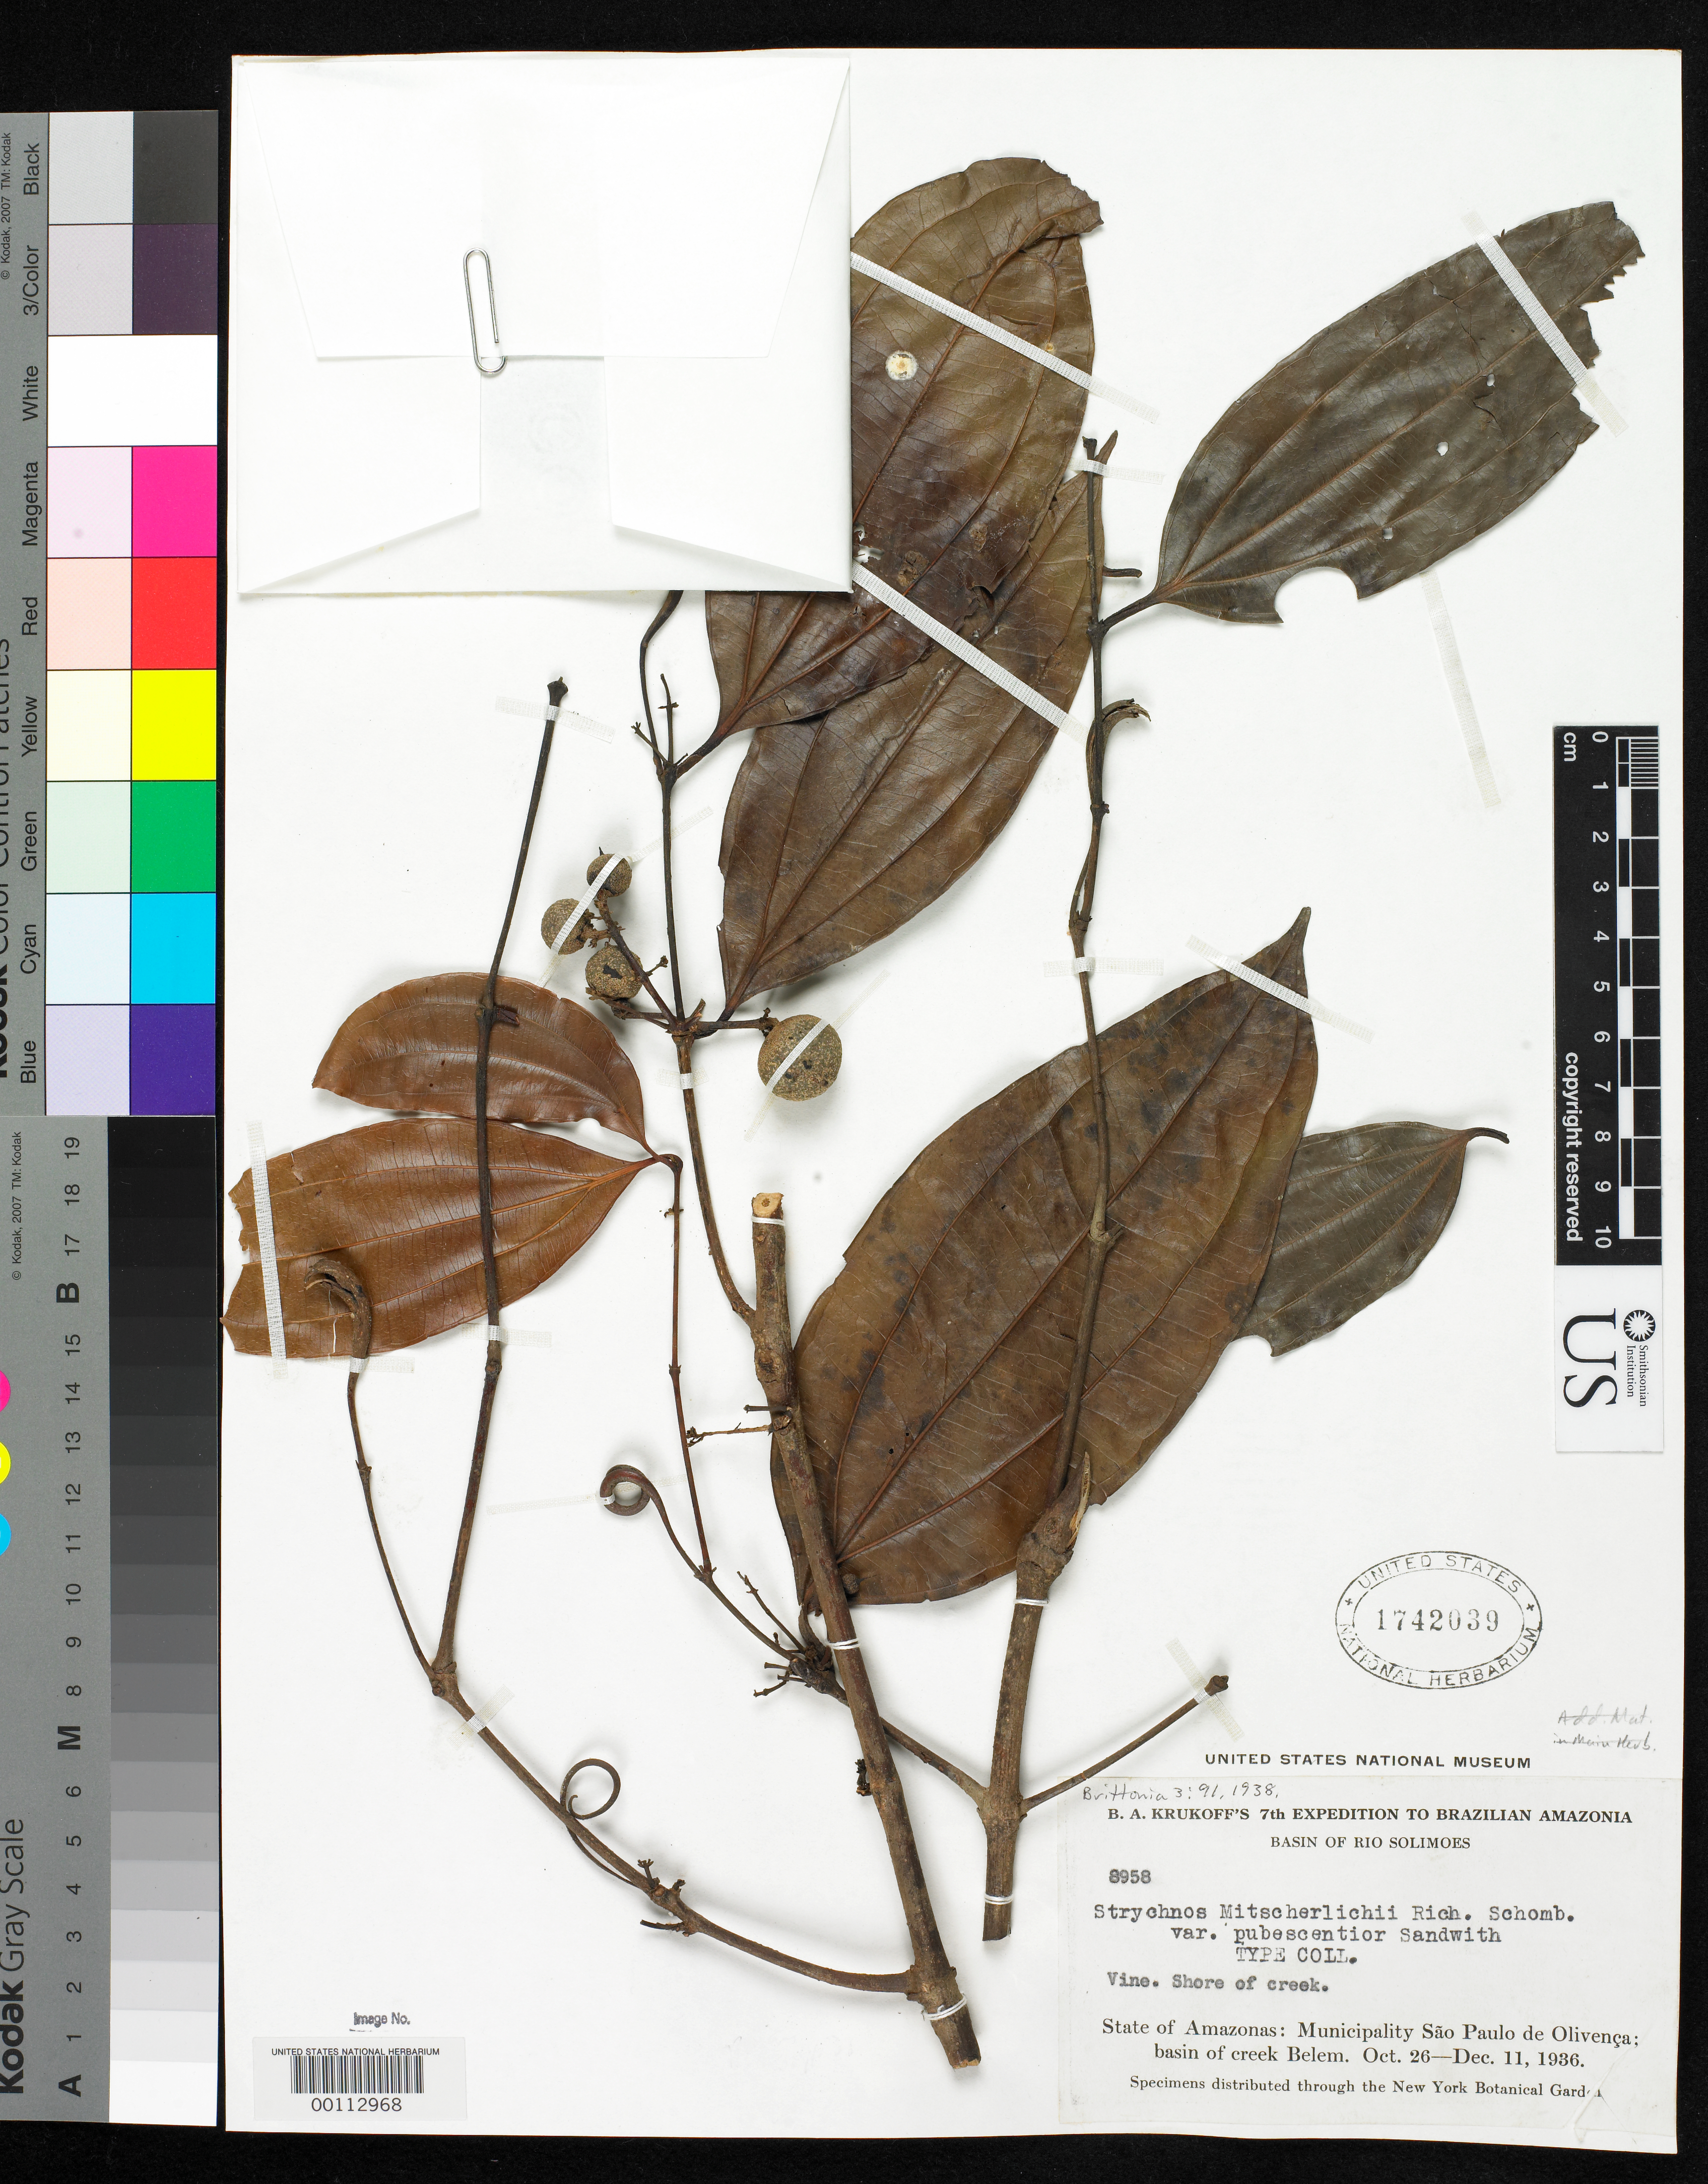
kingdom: Plantae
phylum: Tracheophyta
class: Magnoliopsida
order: Gentianales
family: Loganiaceae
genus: Strychnos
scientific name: Strychnos mitscherlichii var. pubescentior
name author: Sandwith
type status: Isotype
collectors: B. A. Krukoff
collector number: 8958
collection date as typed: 26 Oct 1936 to 11 Dec 1936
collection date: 1936-10-26/1936-12-11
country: Brazil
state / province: Amazonas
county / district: San Paulo de Olivenca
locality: Basin of Creek Belem.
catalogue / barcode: US 1742039